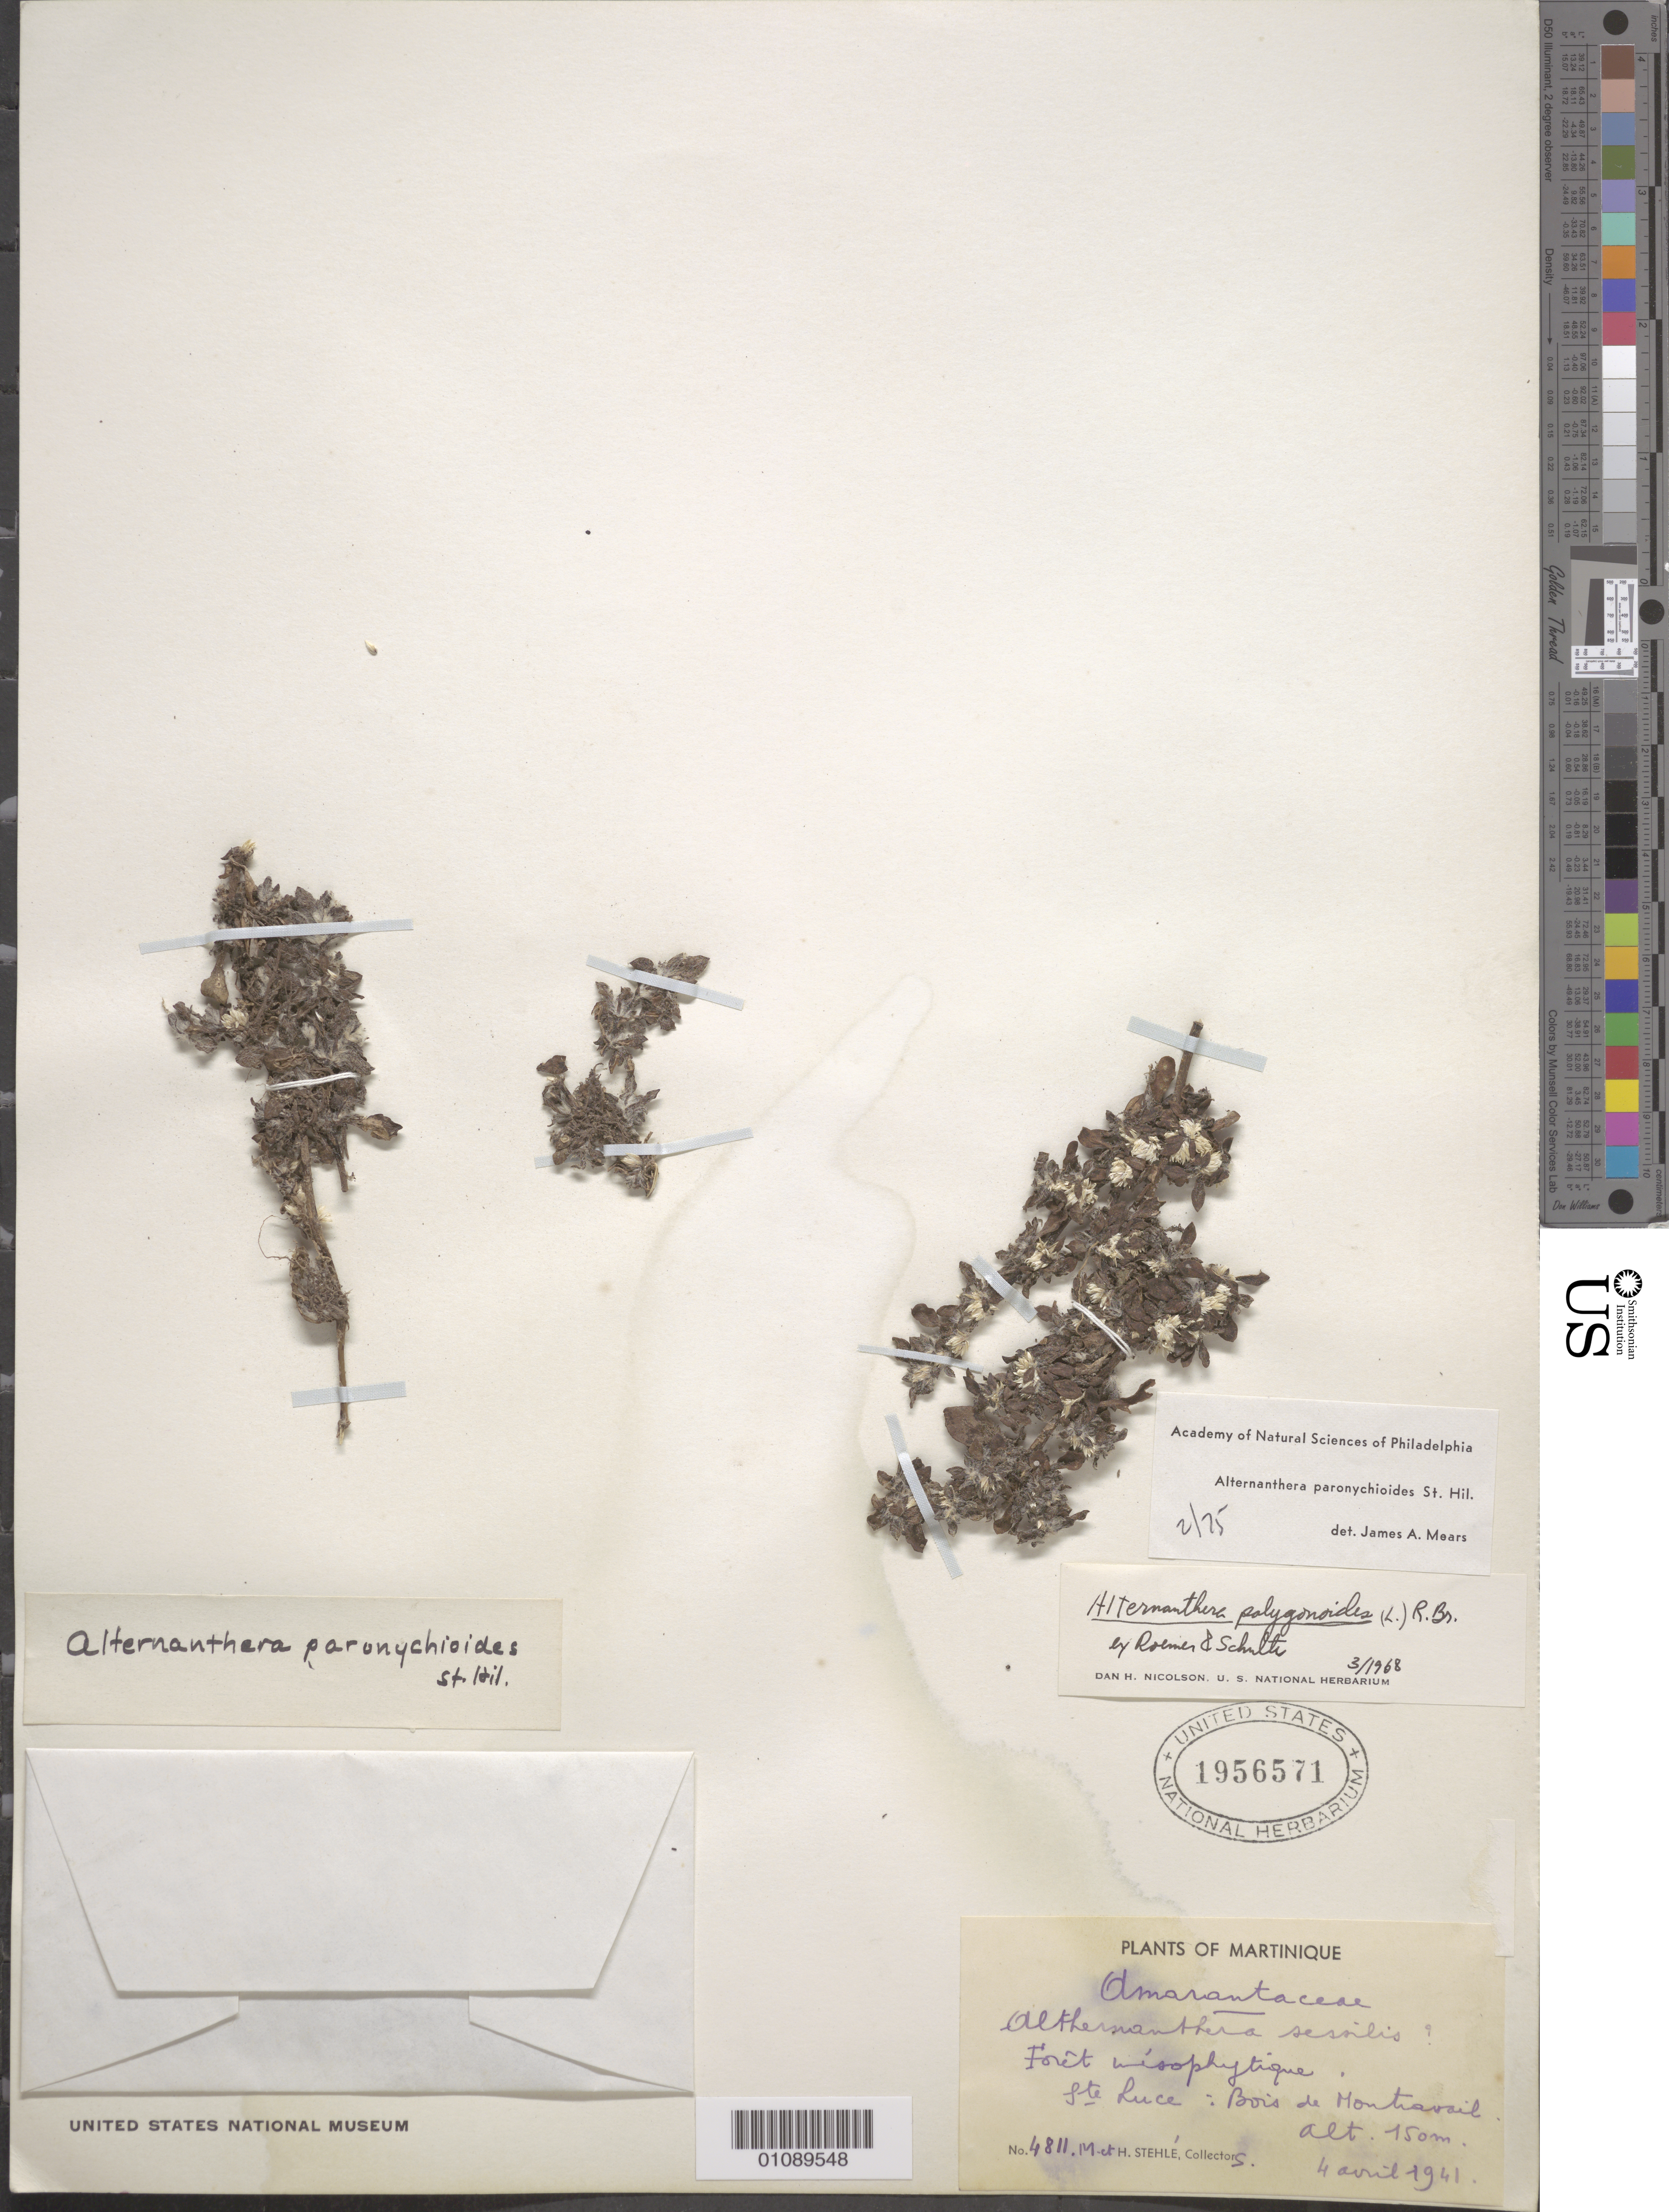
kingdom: Plantae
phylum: Tracheophyta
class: Magnoliopsida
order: Caryophyllales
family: Amaranthaceae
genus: Alternanthera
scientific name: Alternanthera paronychioides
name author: A. St.-Hil.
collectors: H. Stehlé & M. Stehlé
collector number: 4811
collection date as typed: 04 Apr 1941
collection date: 1941-04-04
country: Martinique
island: Martinique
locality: Ste Luce: Mois de Monravail.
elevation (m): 150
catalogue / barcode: US 1956571